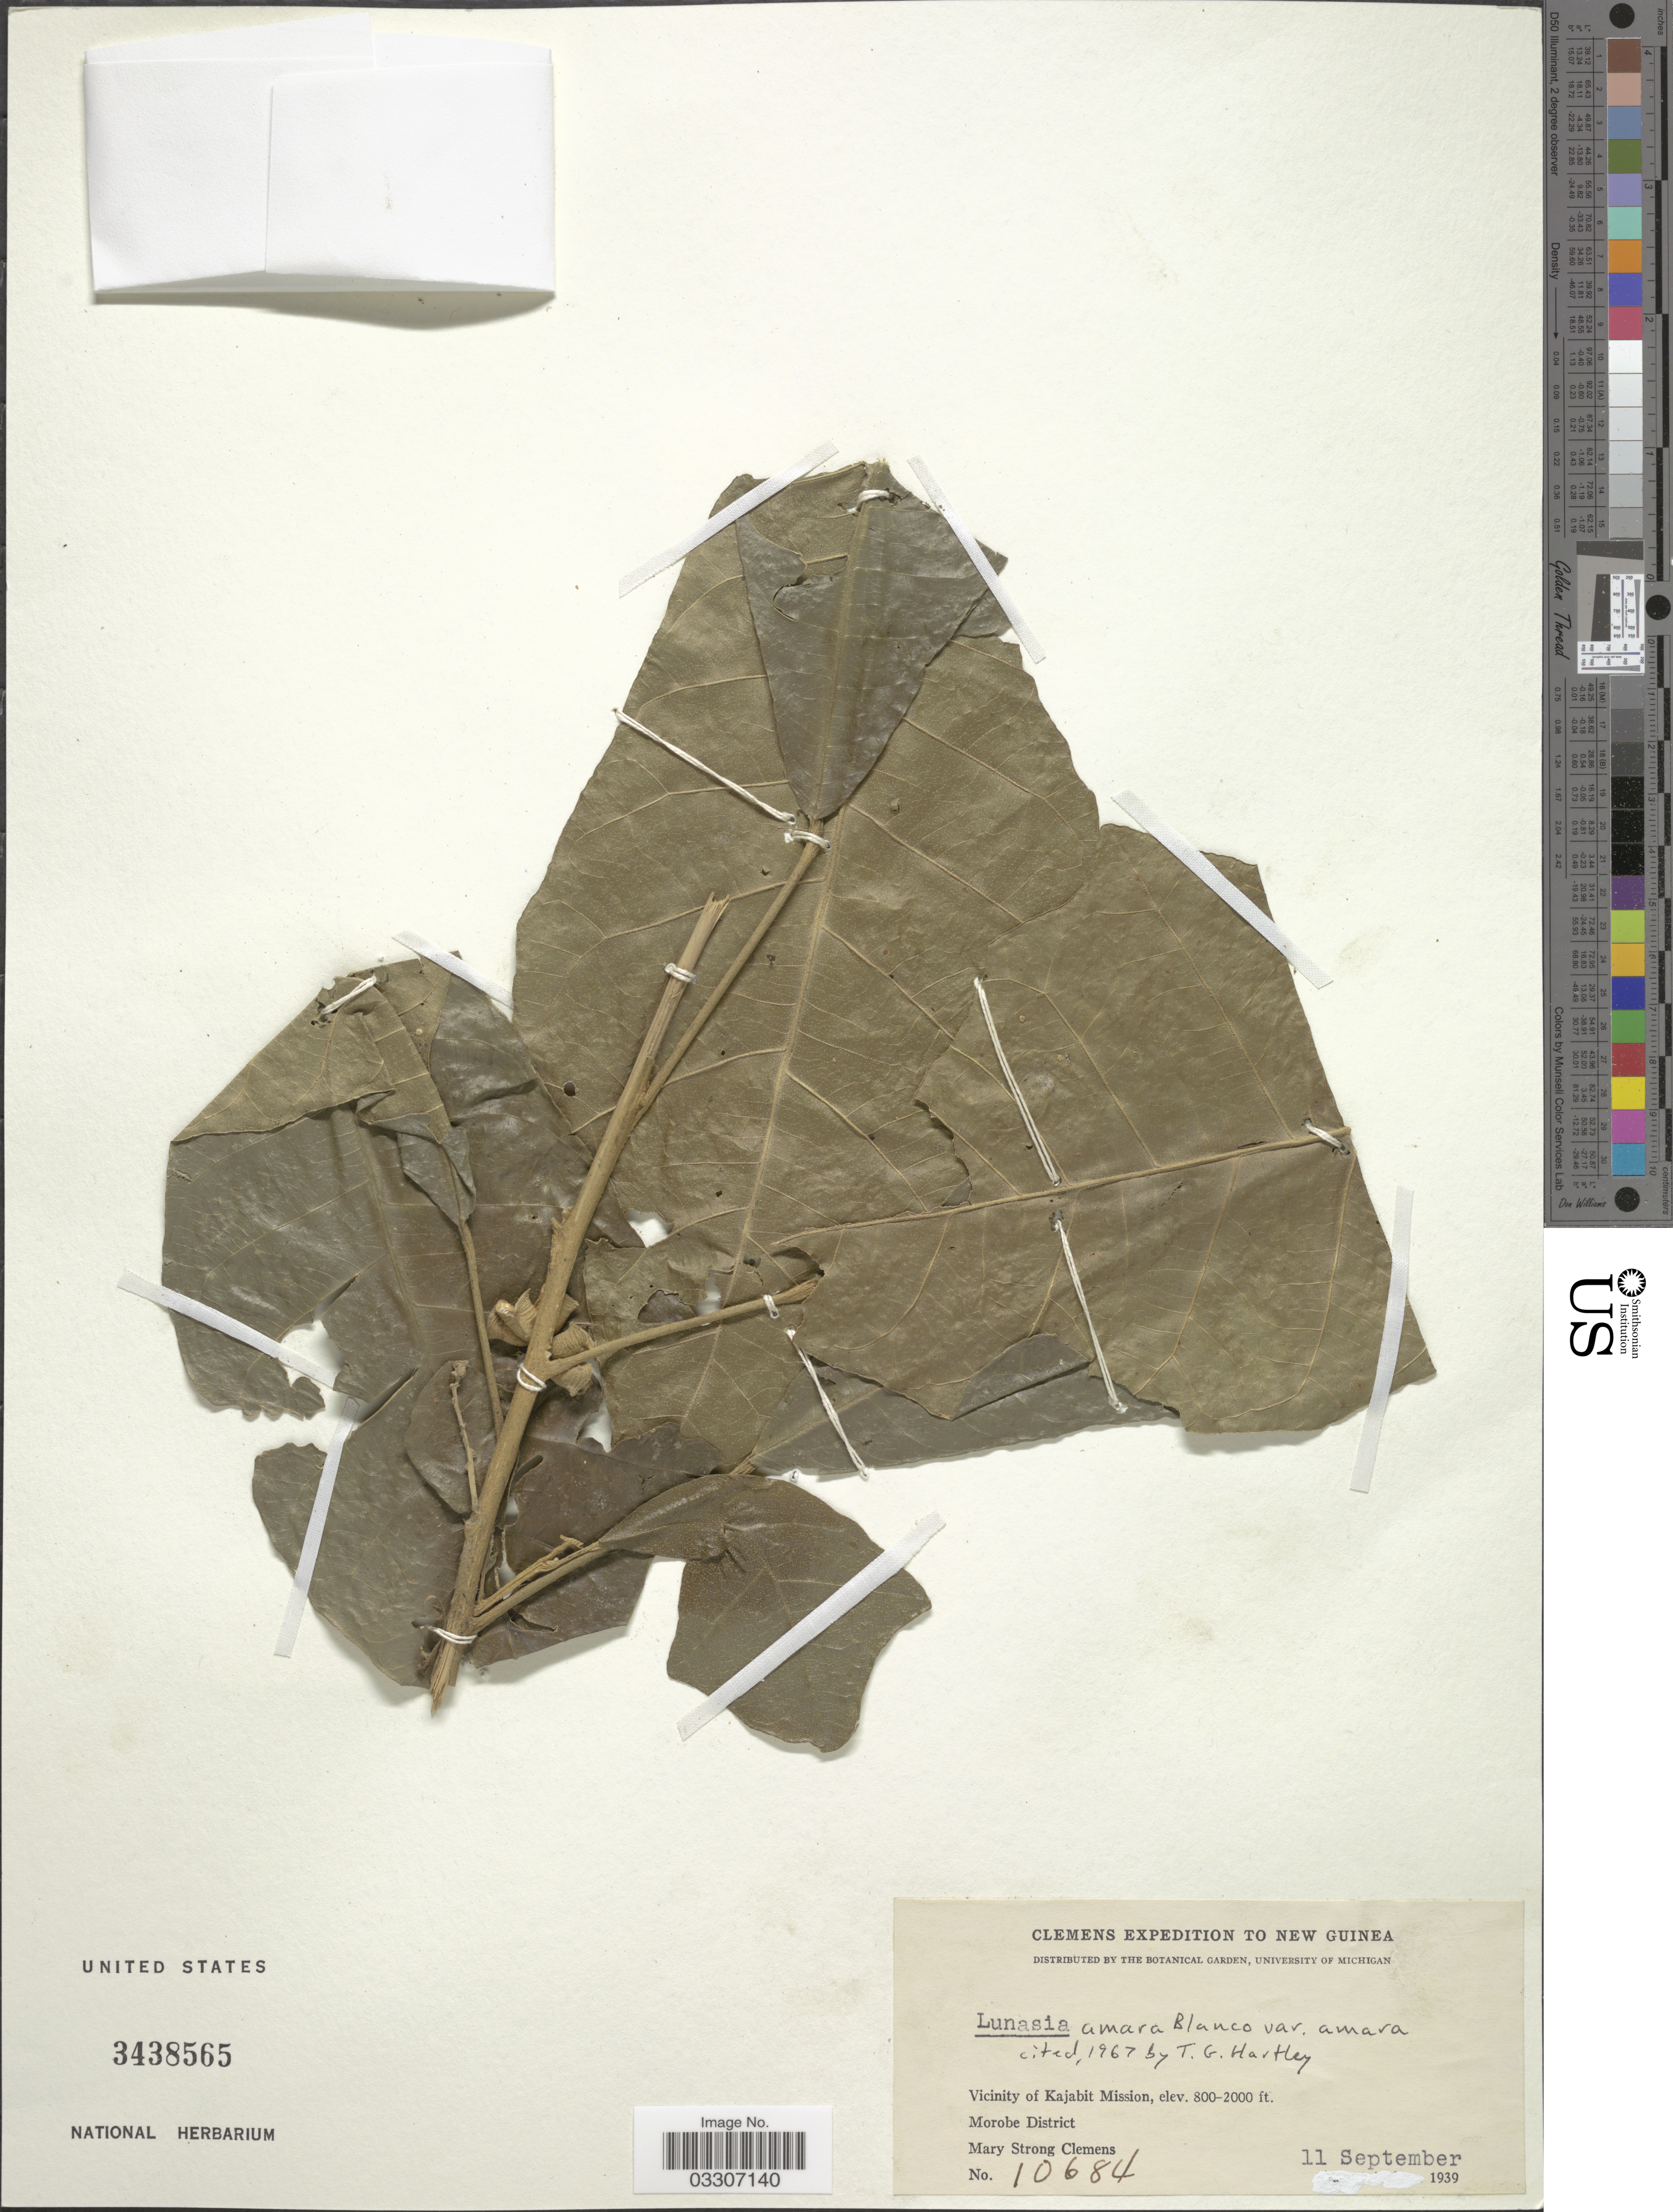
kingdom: Plantae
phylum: Tracheophyta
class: Magnoliopsida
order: Sapindales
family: Rutaceae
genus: Lunasia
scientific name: Lunasia amara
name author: Blanco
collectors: M. S. Clemens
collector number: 10684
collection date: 1939-09-11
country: Papua New Guinea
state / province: Morobe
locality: New Guinea. Vicinity of Kajabit Mission. Morobe District.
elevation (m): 244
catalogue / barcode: US 3438565